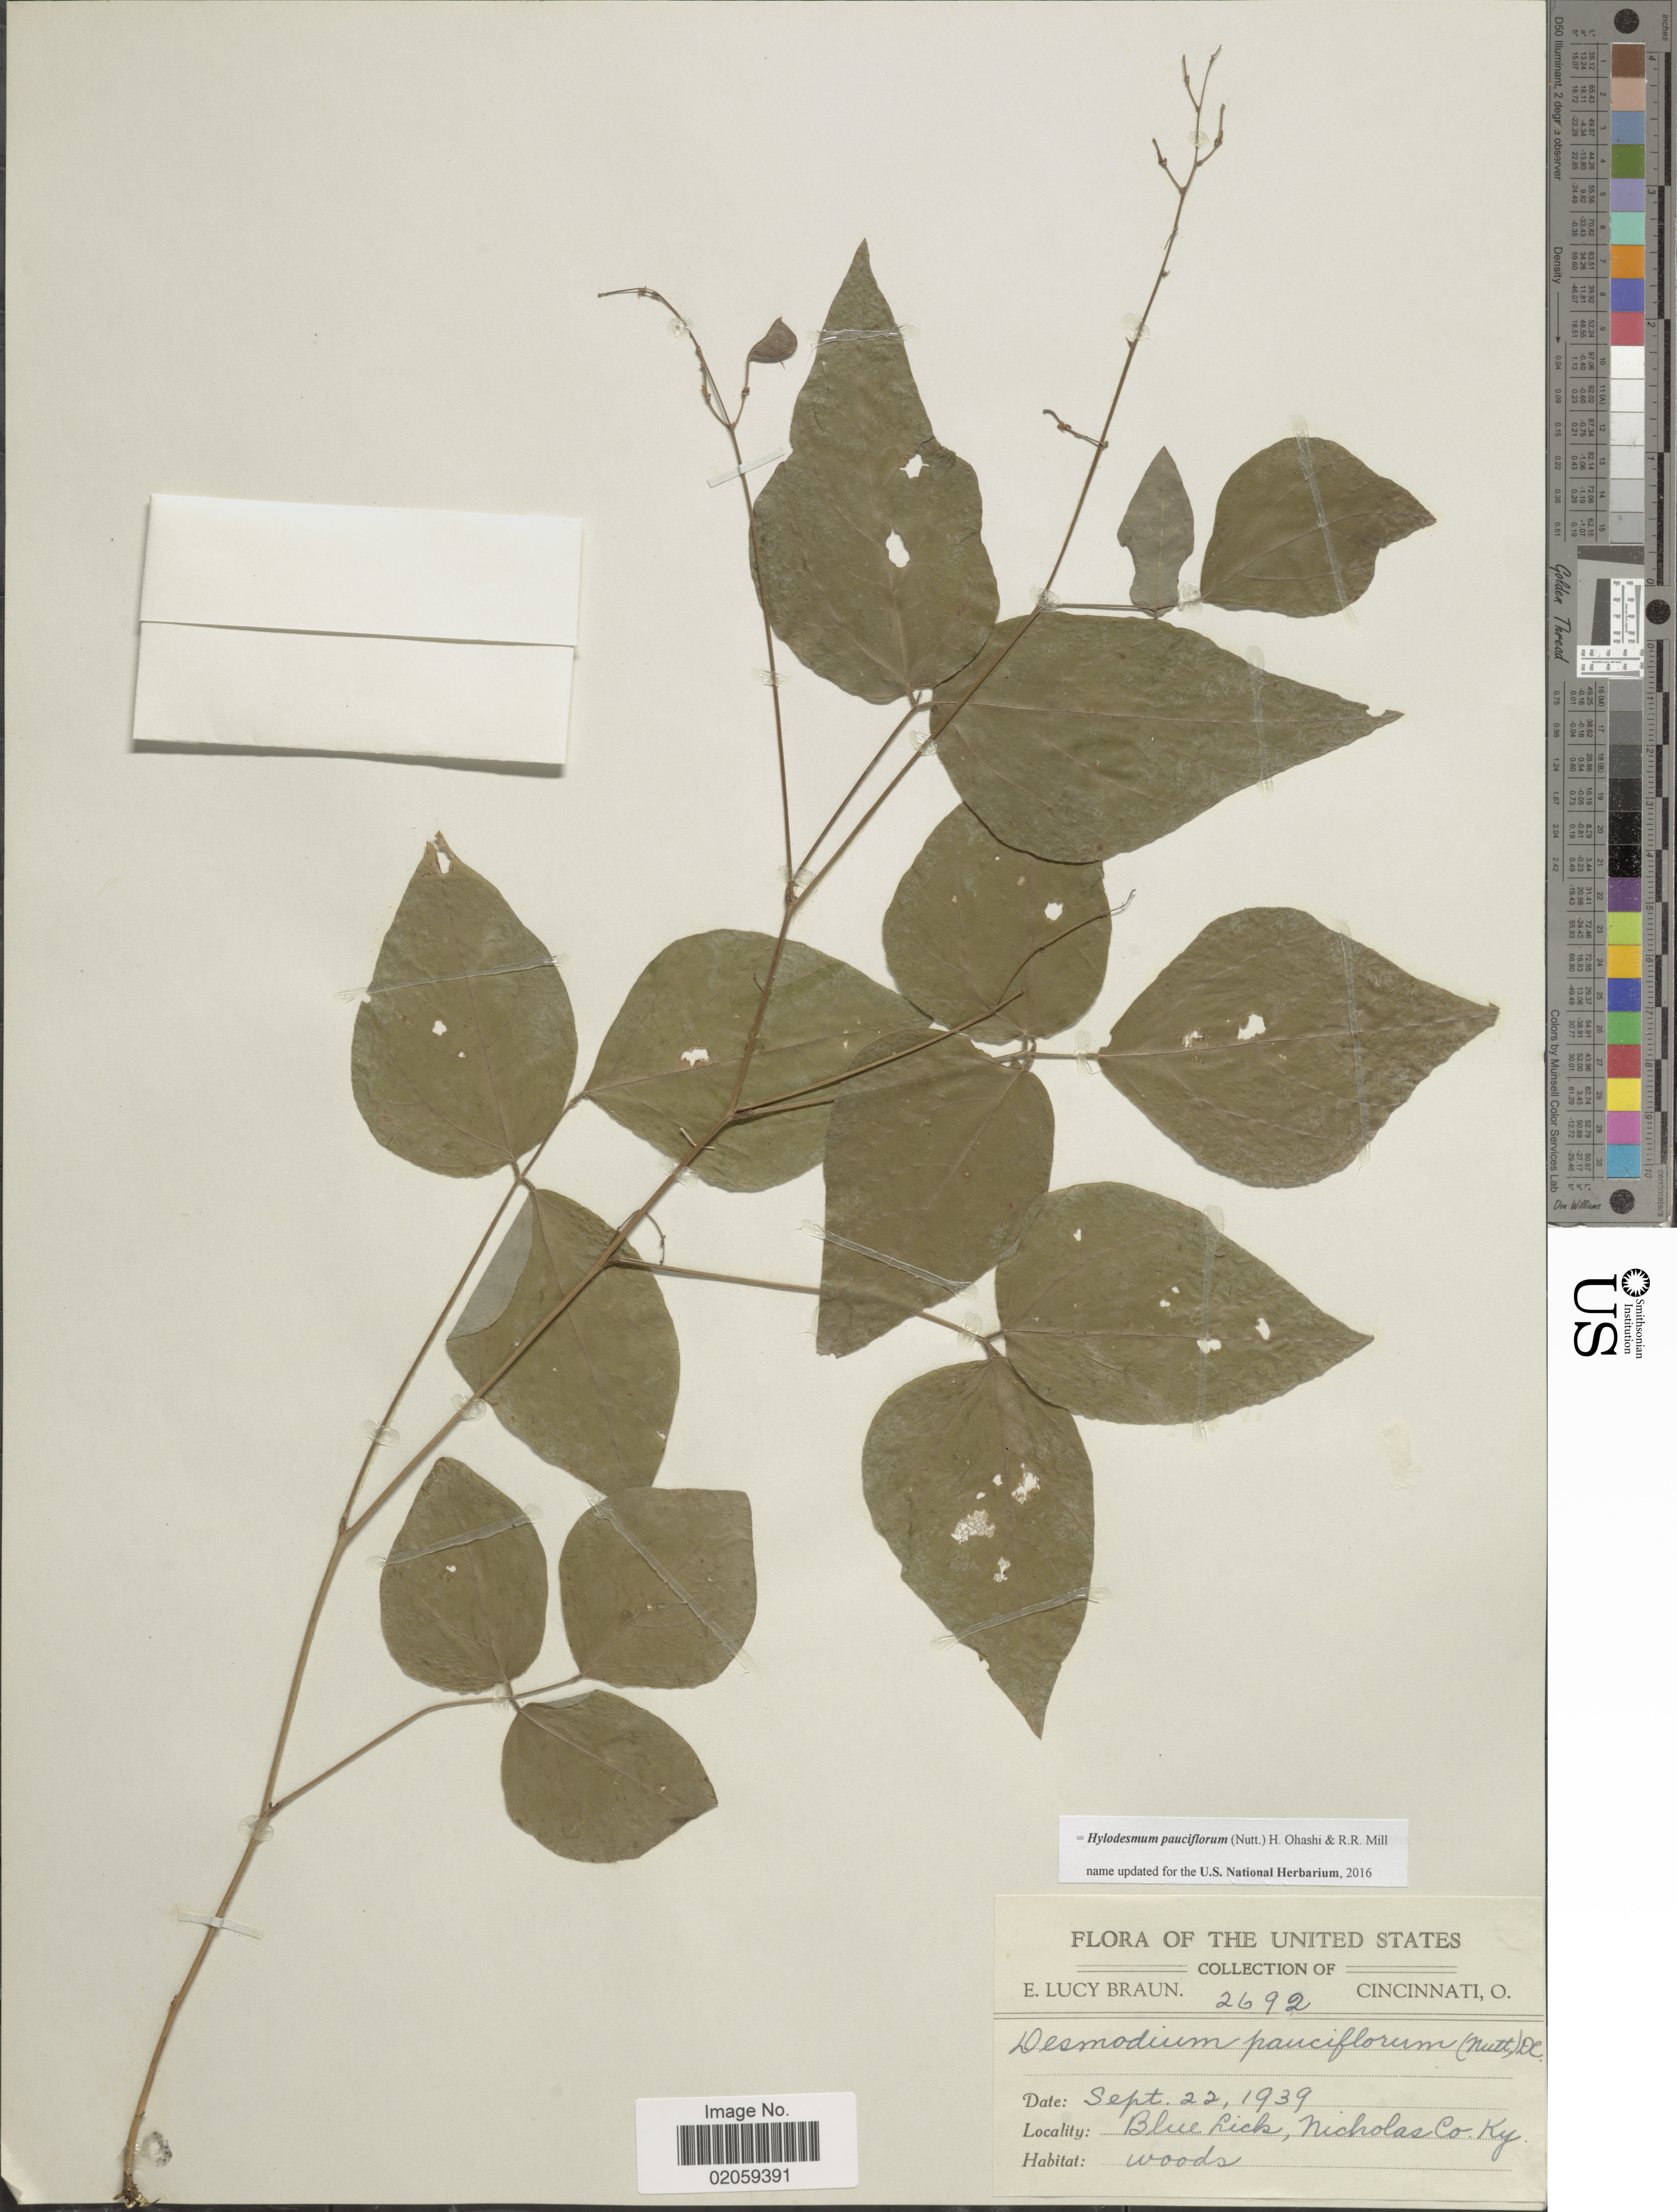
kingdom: Plantae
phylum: Tracheophyta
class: Magnoliopsida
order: Fabales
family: Fabaceae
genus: Hylodesmum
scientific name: Hylodesmum pauciflorum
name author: (Nutt.) H. Ohashi & R.R. Mill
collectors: E. L. Braun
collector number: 2692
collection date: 1939-09-22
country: United States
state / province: Kentucky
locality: Blue Lick, Nicholas Co., Ky.